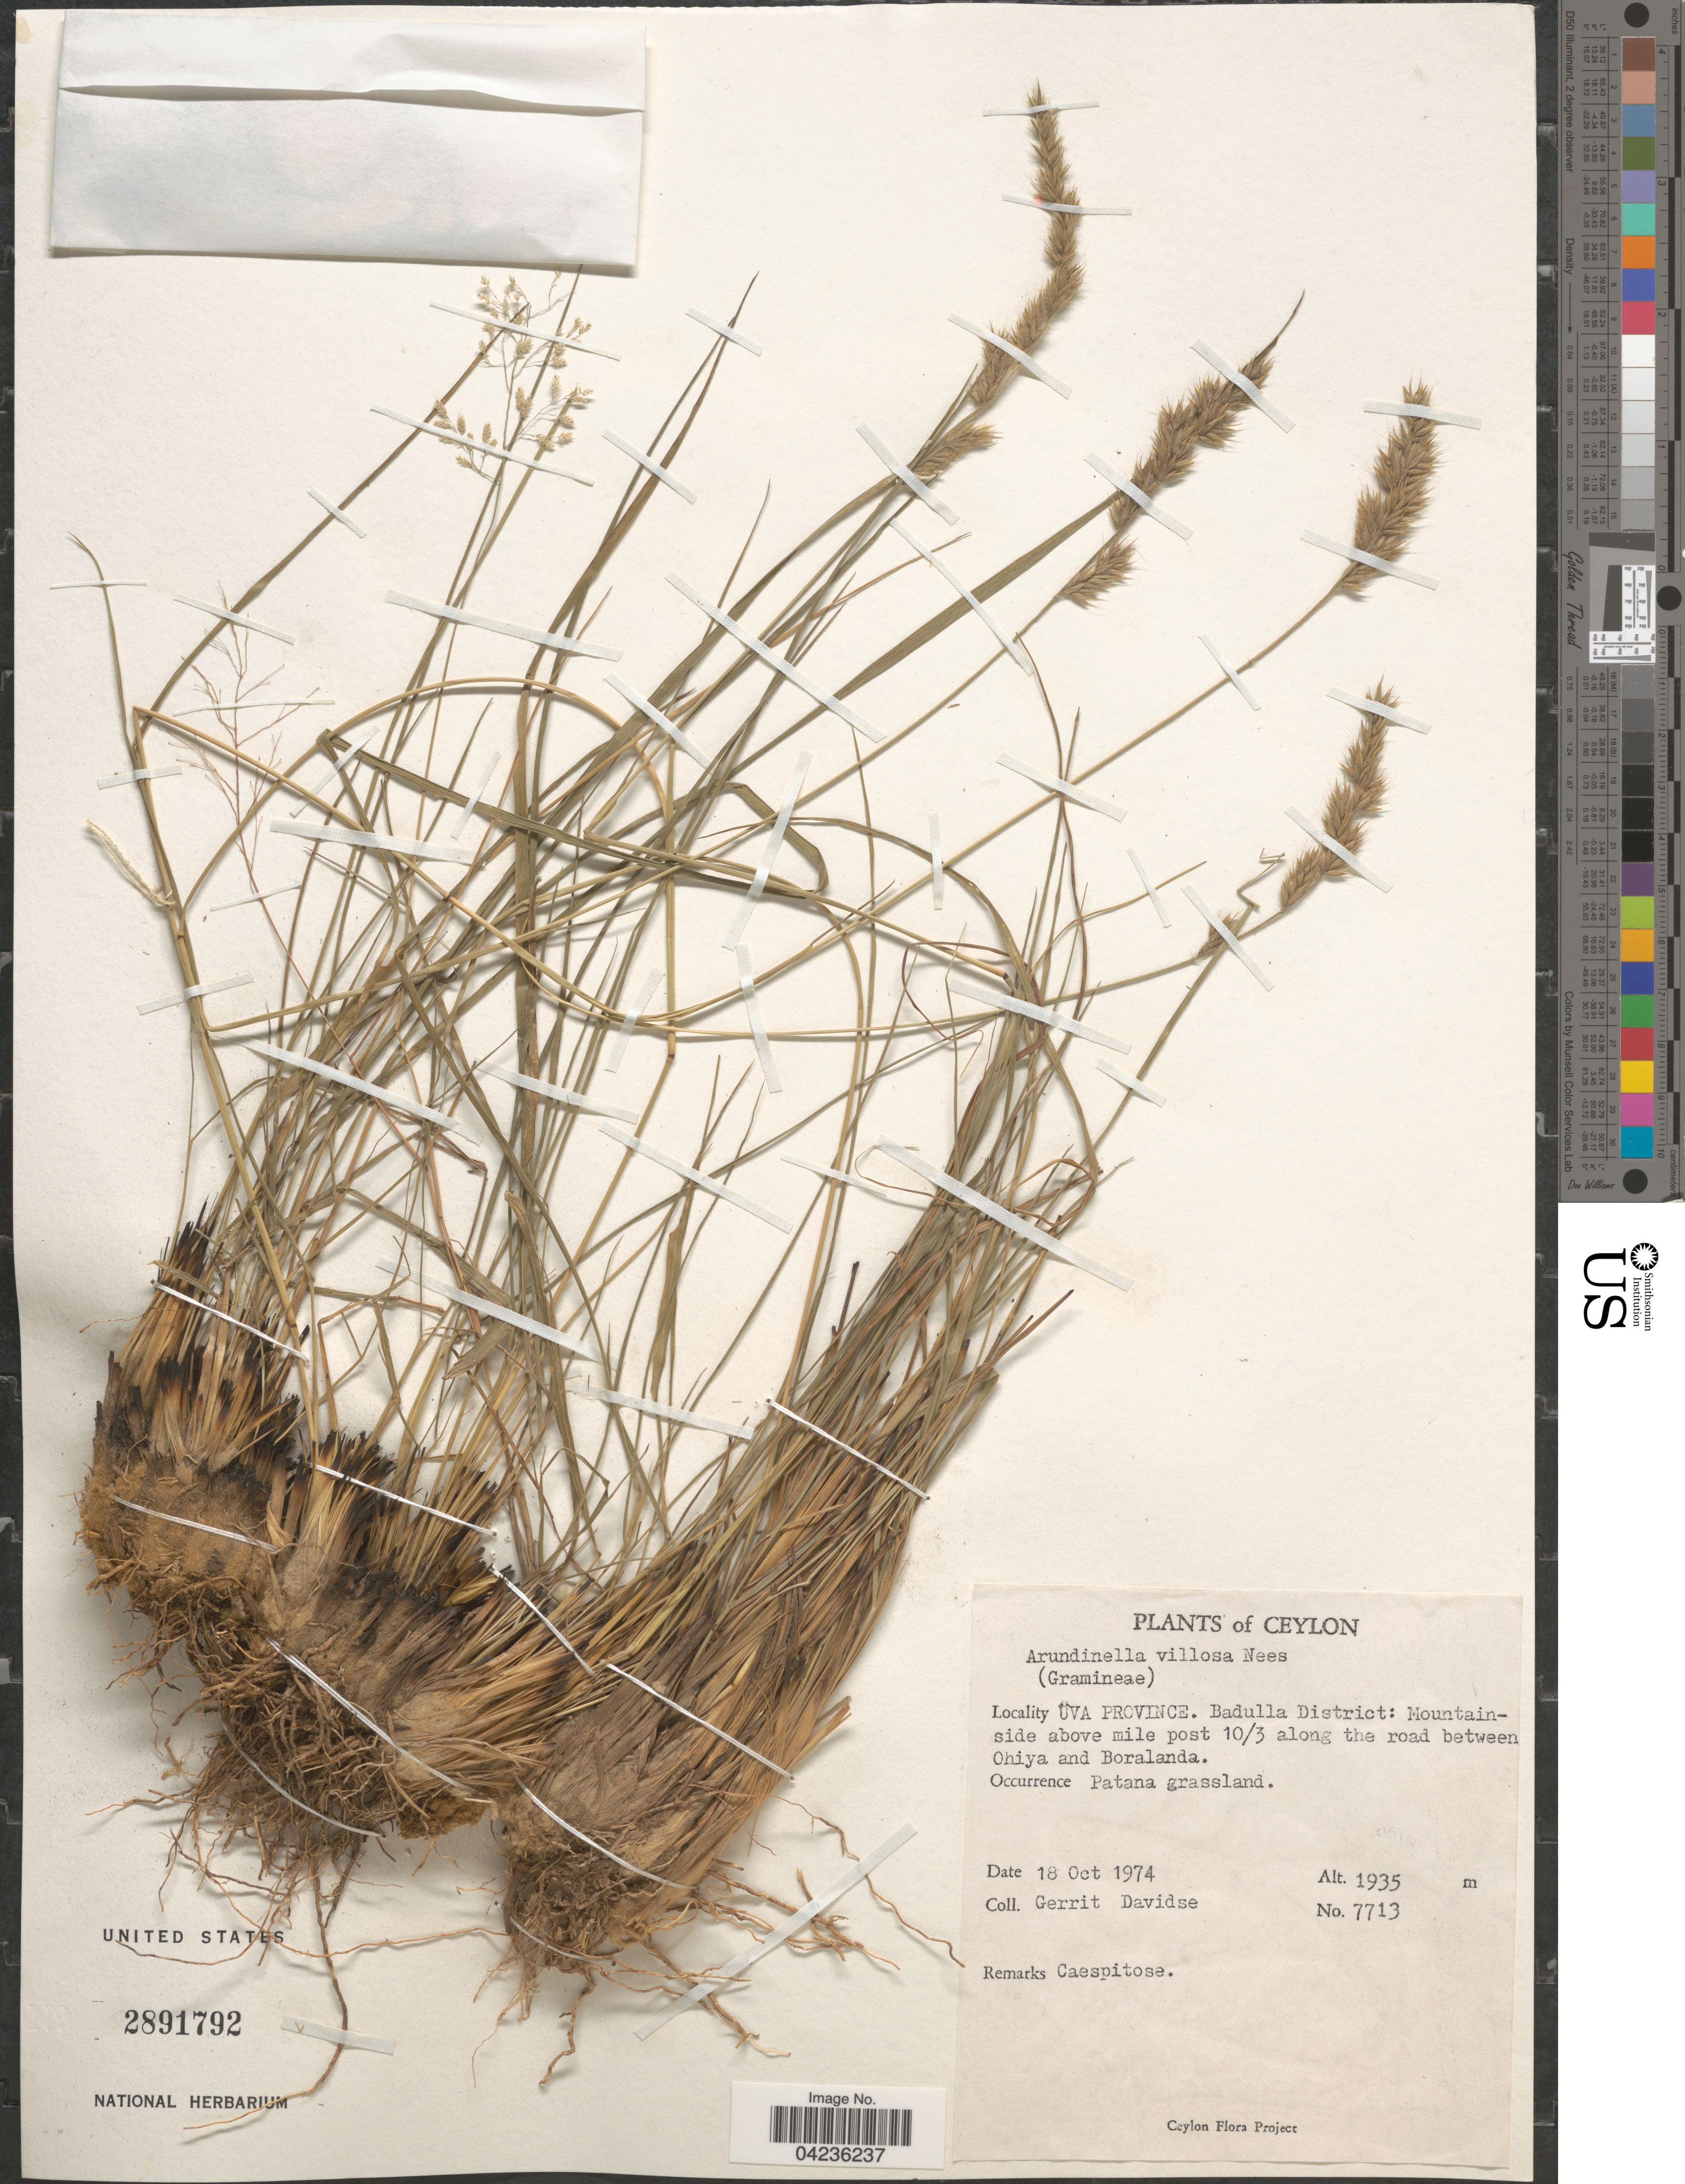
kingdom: Plantae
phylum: Tracheophyta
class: Liliopsida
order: Poales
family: Poaceae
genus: Arundinella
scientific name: Arundinella villosa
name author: Arn. ex Steud.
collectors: G. Davidse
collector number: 7713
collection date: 1974-10-18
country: Sri Lanka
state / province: Uva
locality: Ceylon. Uva Province. Badulla Province: Mountain-side above mile post 10/3 along the road between Ohiya and Boralanda.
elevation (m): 1935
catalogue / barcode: US 2891792